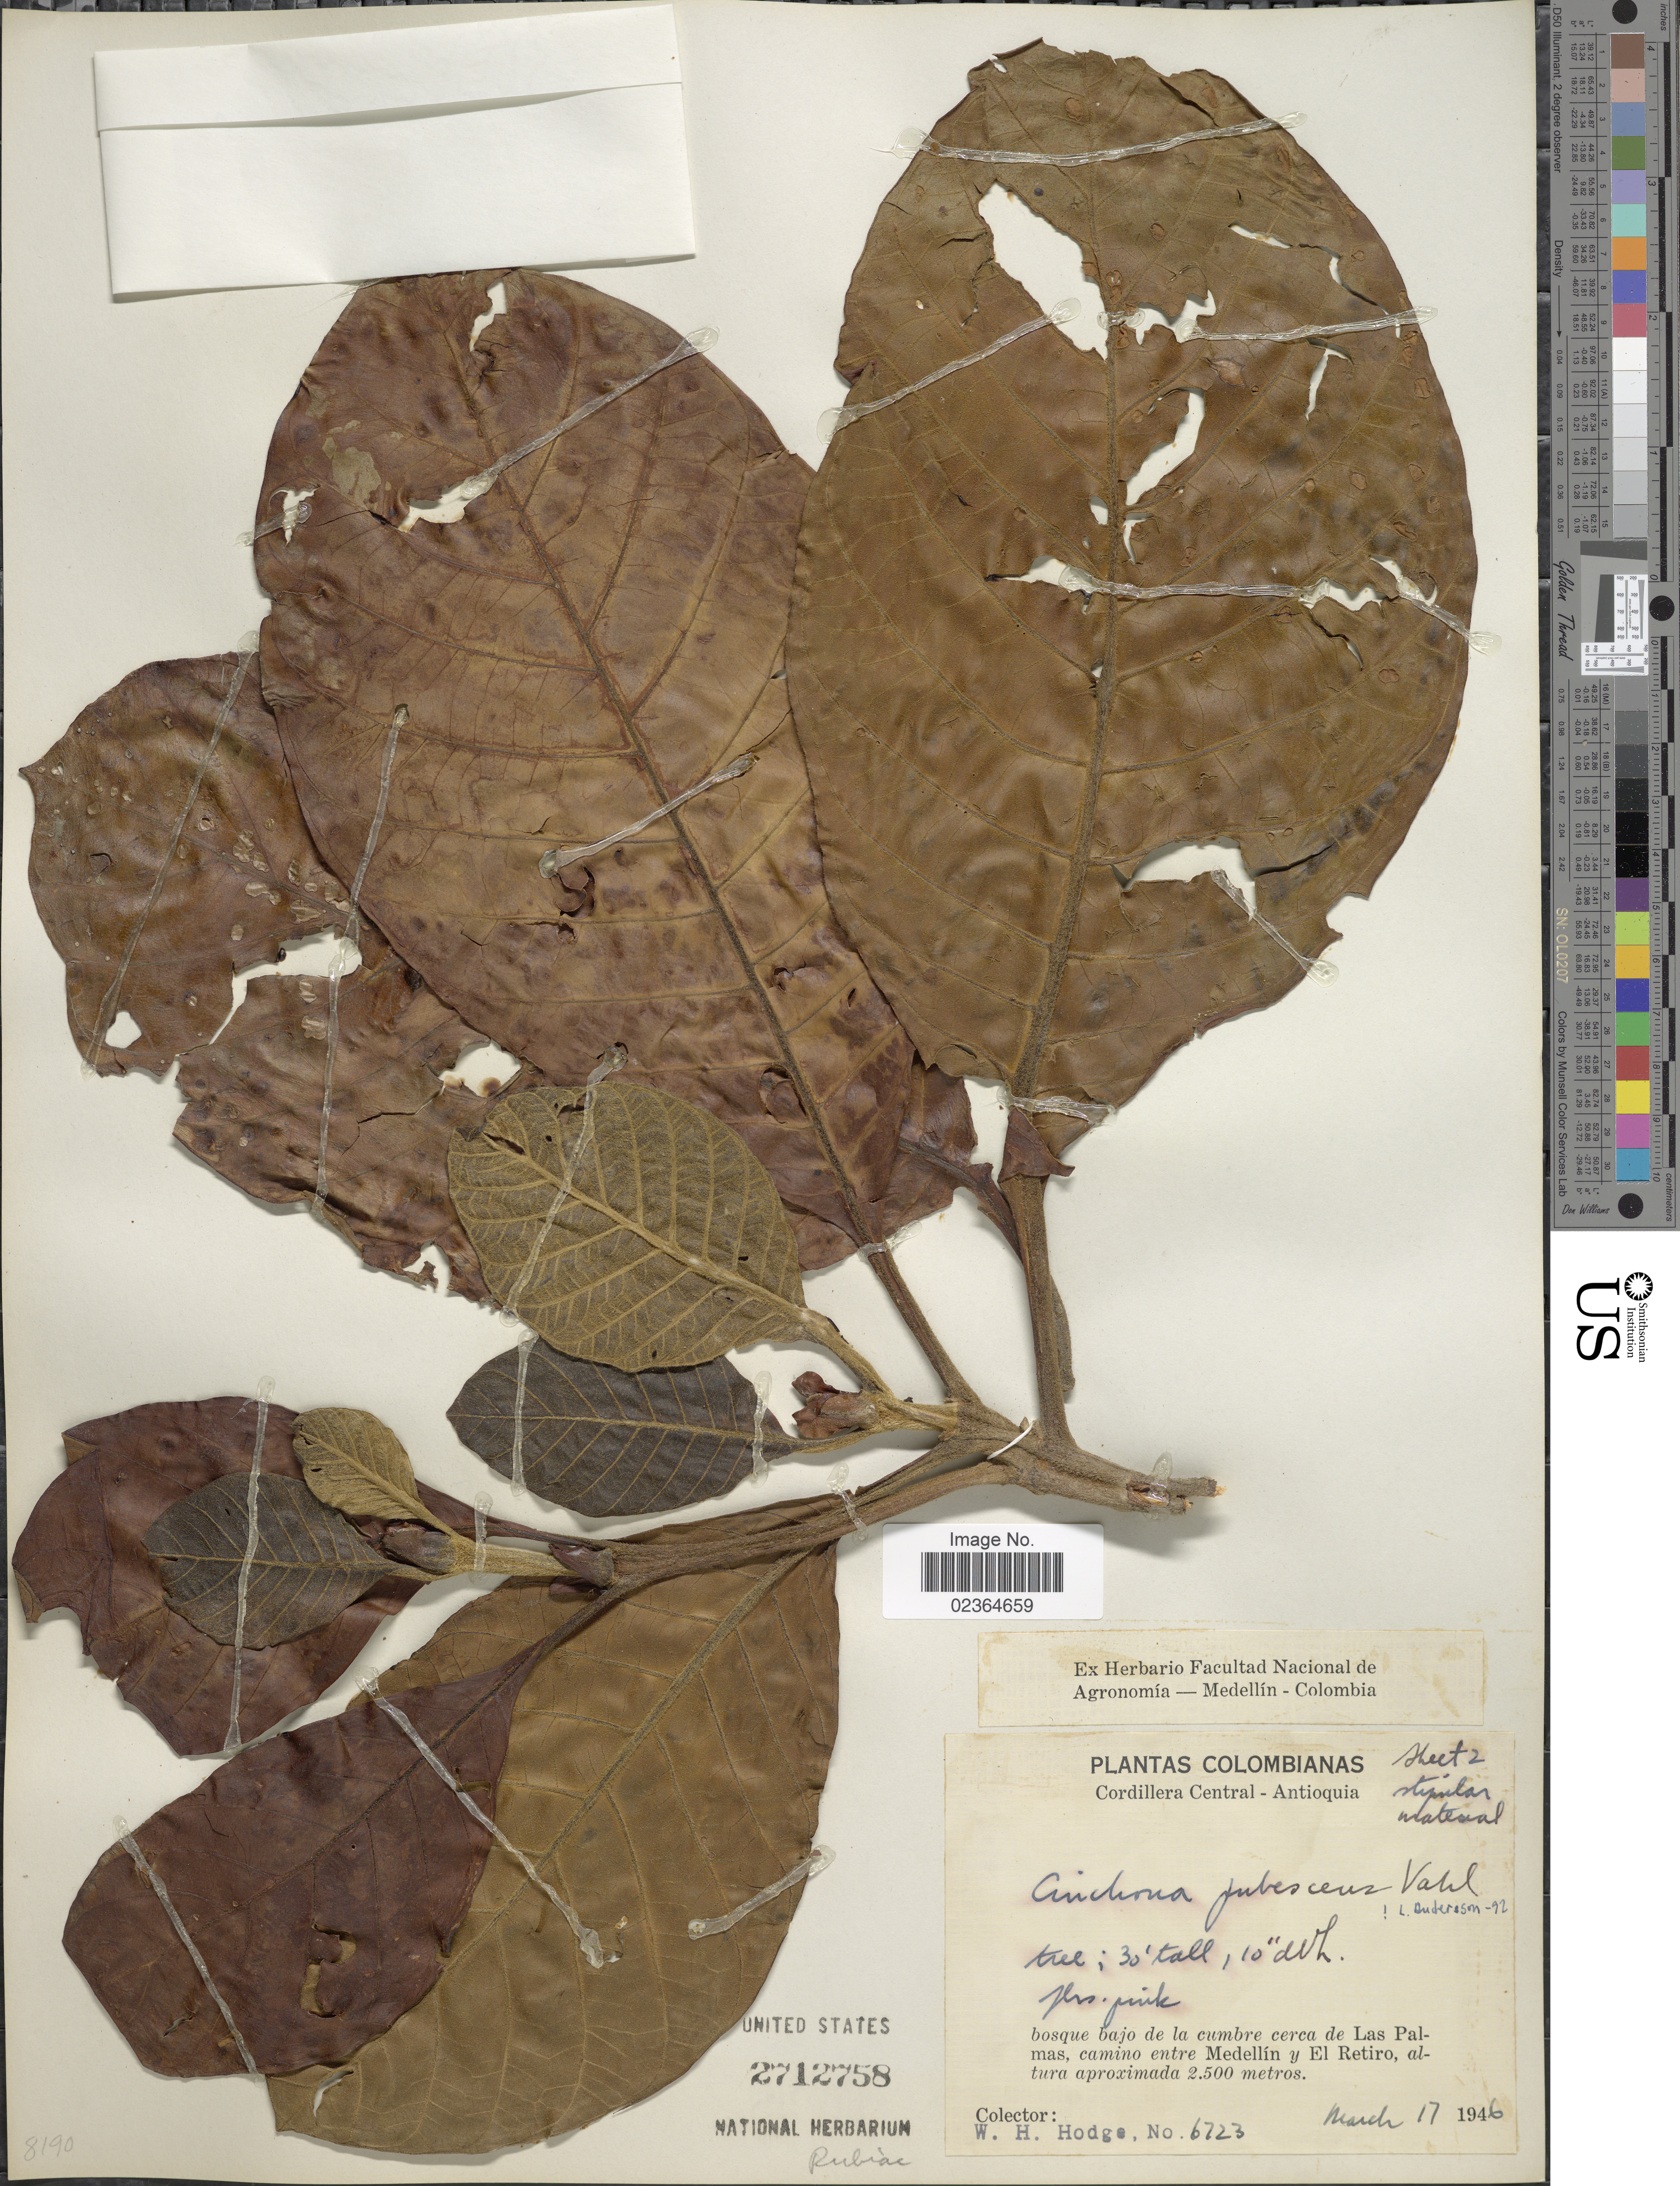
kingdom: Plantae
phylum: Tracheophyta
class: Magnoliopsida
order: Gentianales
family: Rubiaceae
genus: Cinchona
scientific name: Cinchona pubescens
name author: Vahl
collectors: W. Hodge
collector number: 6723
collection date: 1946-03-17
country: Colombia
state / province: Antioquia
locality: Cordillera Central. bosque bajo de la cumbre cerca de Las Palmas, camino entre Medellín y El Retiro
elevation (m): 2500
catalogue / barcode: US 2712758